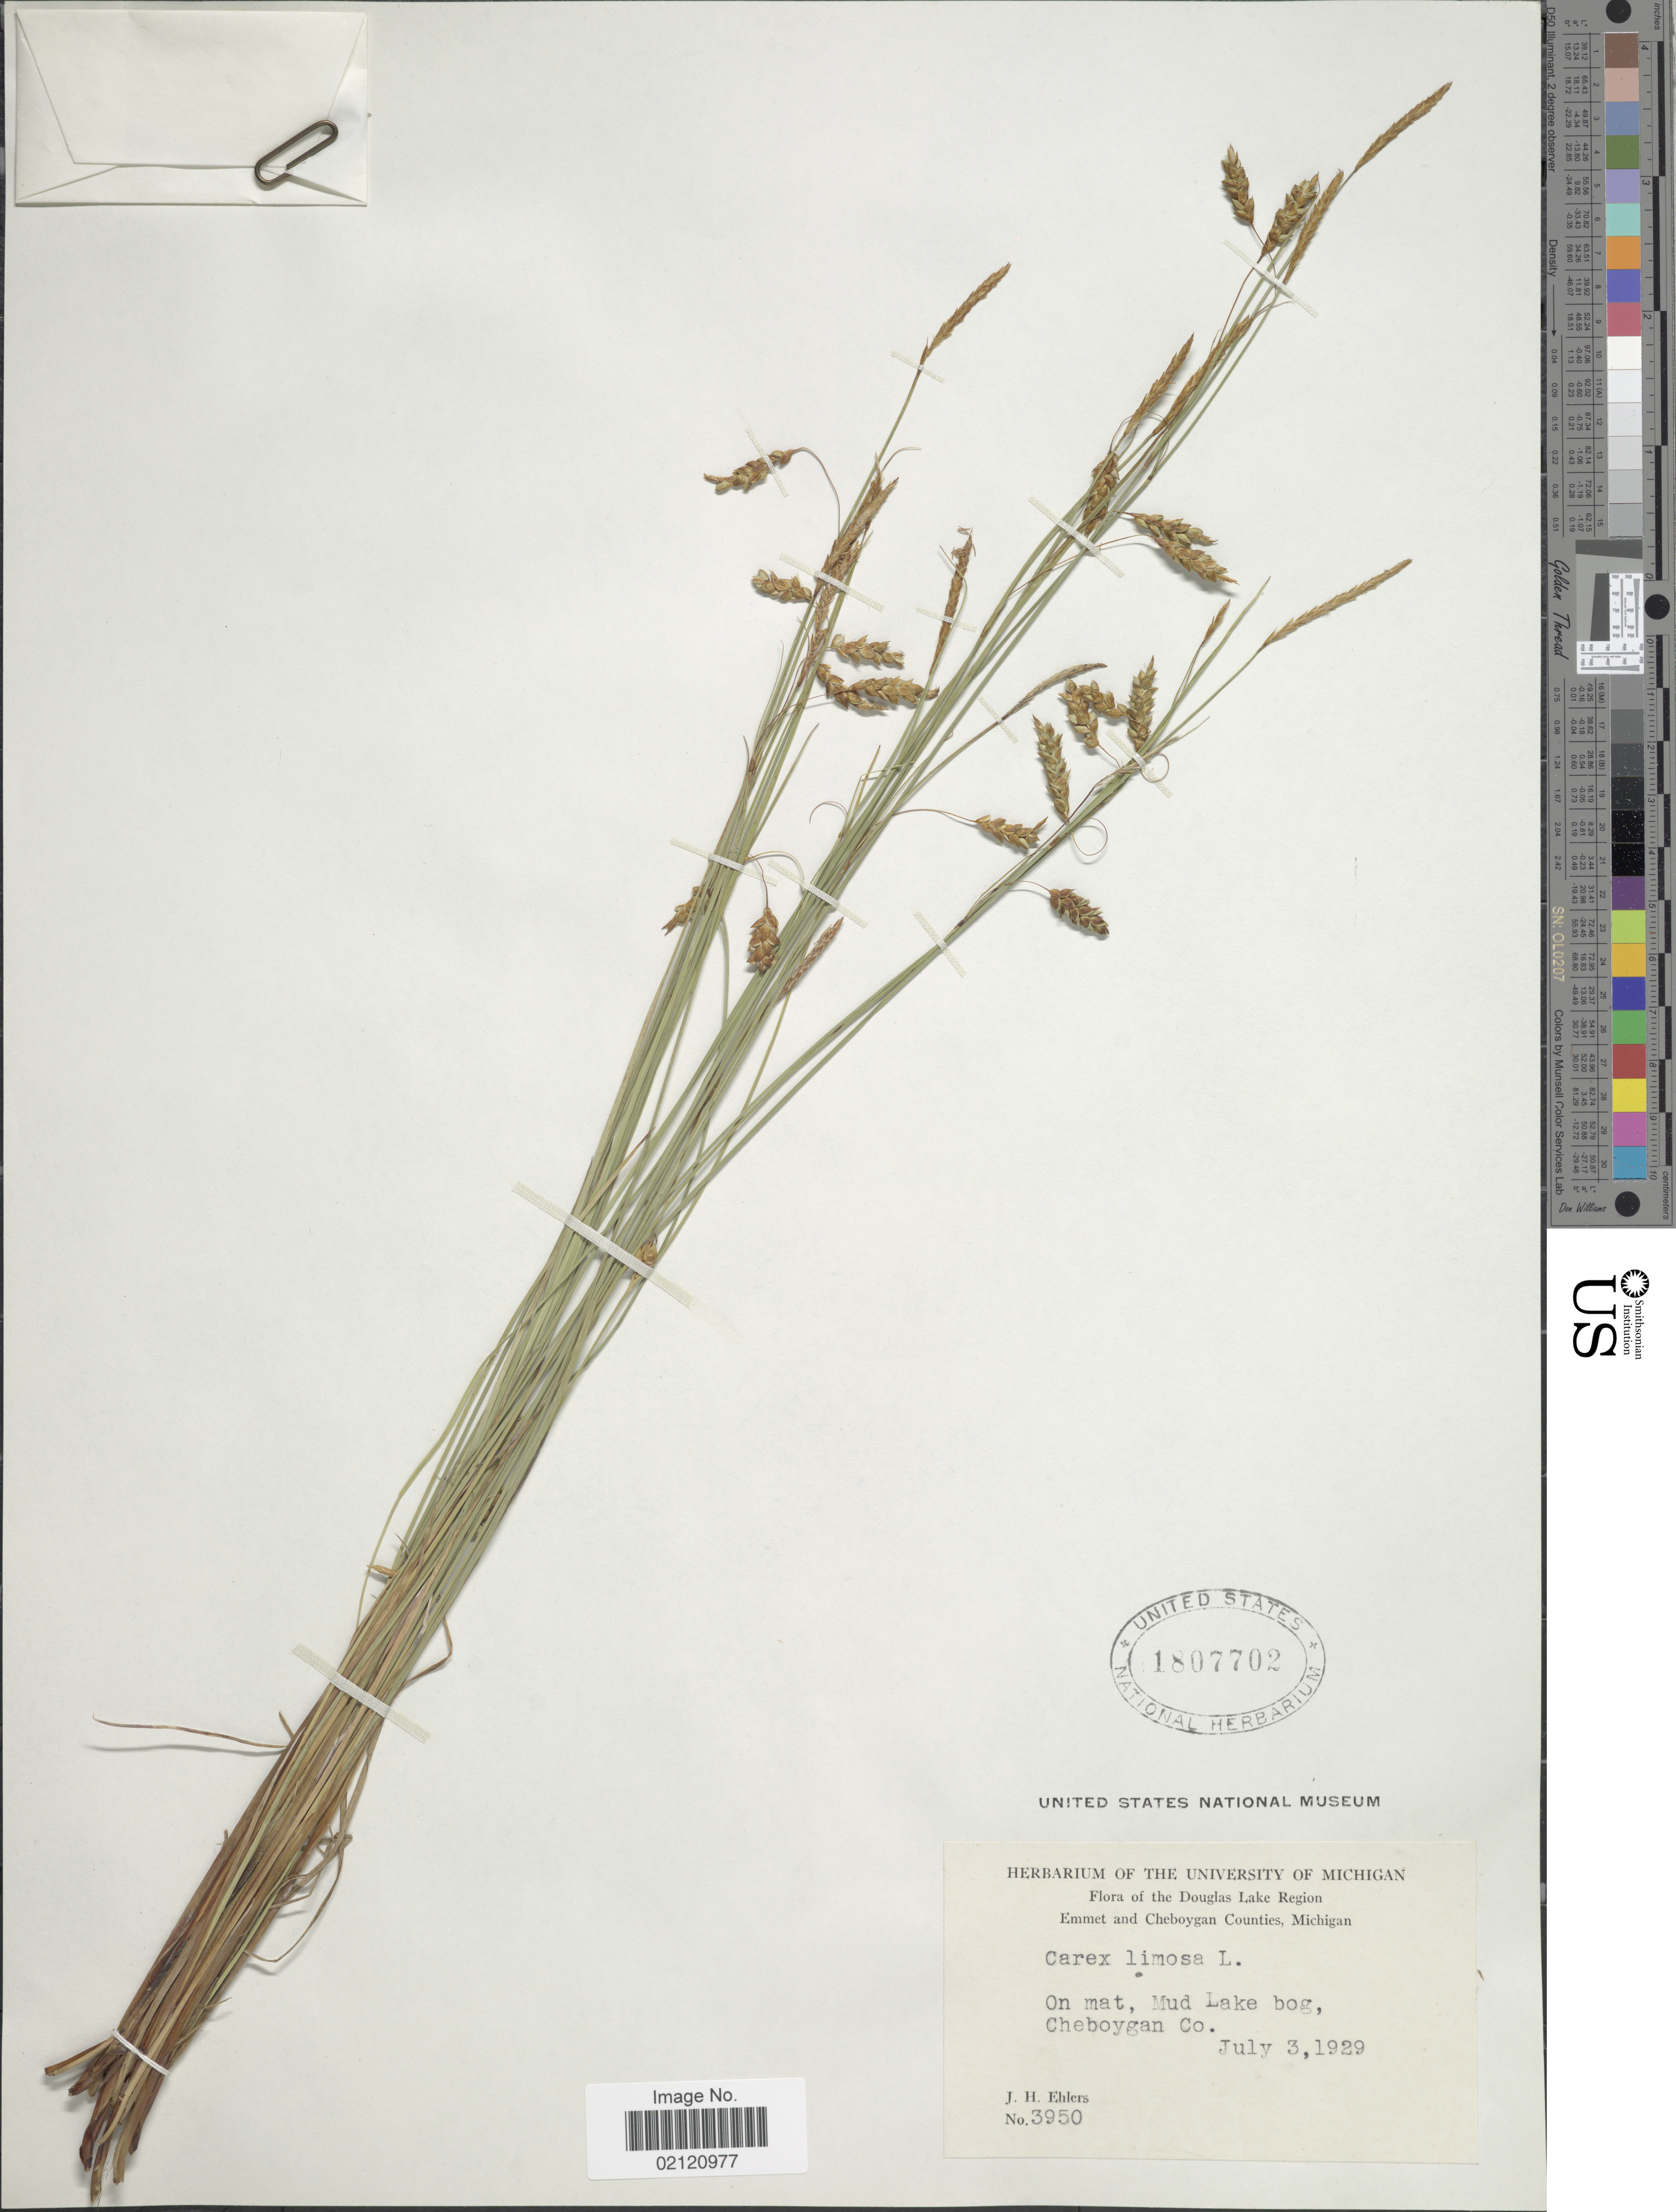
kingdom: Plantae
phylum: Tracheophyta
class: Liliopsida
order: Poales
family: Cyperaceae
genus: Carex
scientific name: Carex limosa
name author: L.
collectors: J. H. Ehlers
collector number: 3950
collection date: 1929-07-03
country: United States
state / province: Michigan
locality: Douglas Lake Region, Emmet and Cheboygan Counties, Mud Lake bog, Cheboygan Co.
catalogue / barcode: US 1807702